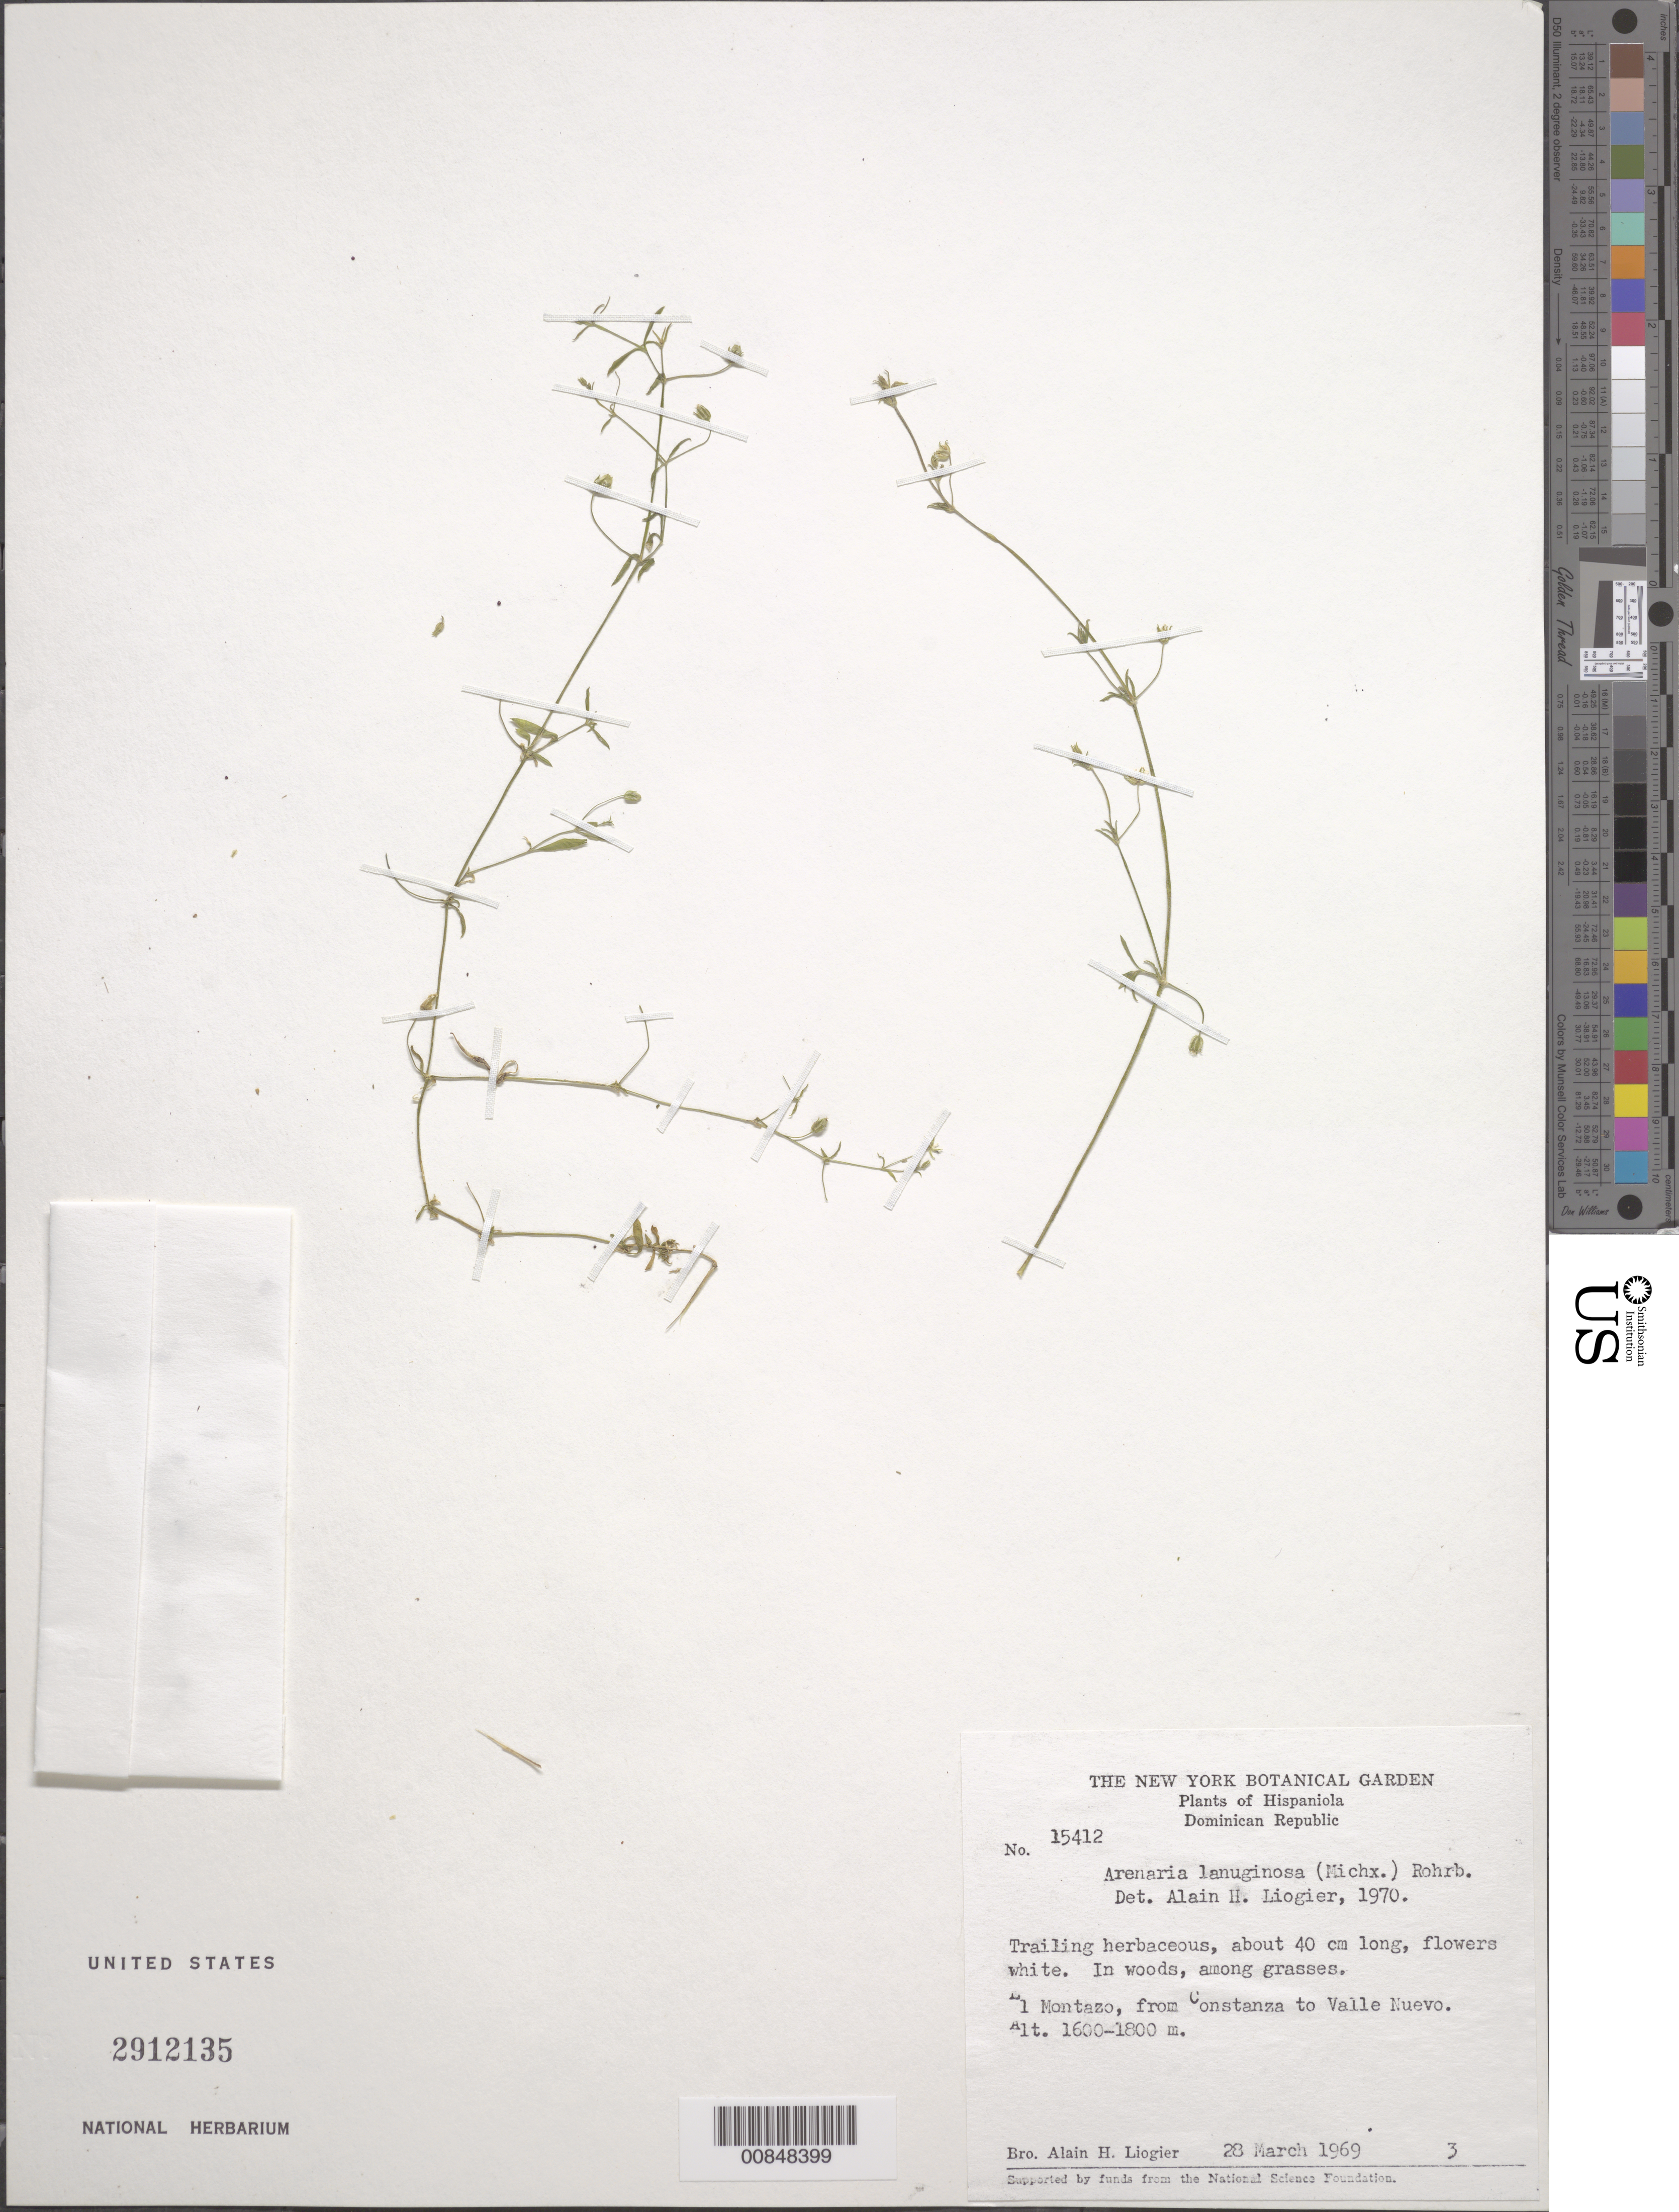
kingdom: Plantae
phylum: Tracheophyta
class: Magnoliopsida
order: Caryophyllales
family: Caryophyllaceae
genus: Arenaria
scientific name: Arenaria lanuginosa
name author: (Michx.) Rohrb.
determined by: Liogier, Alain H.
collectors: A. H. Liogier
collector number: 15412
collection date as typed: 28 Mar 1969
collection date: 1969-03-28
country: Dominican Republic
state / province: La Vega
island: Hispaniola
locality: El Montazo, from Constanza to Valle Nuevo.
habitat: In woods, among grasses.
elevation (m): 1600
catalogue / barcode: US 2912135